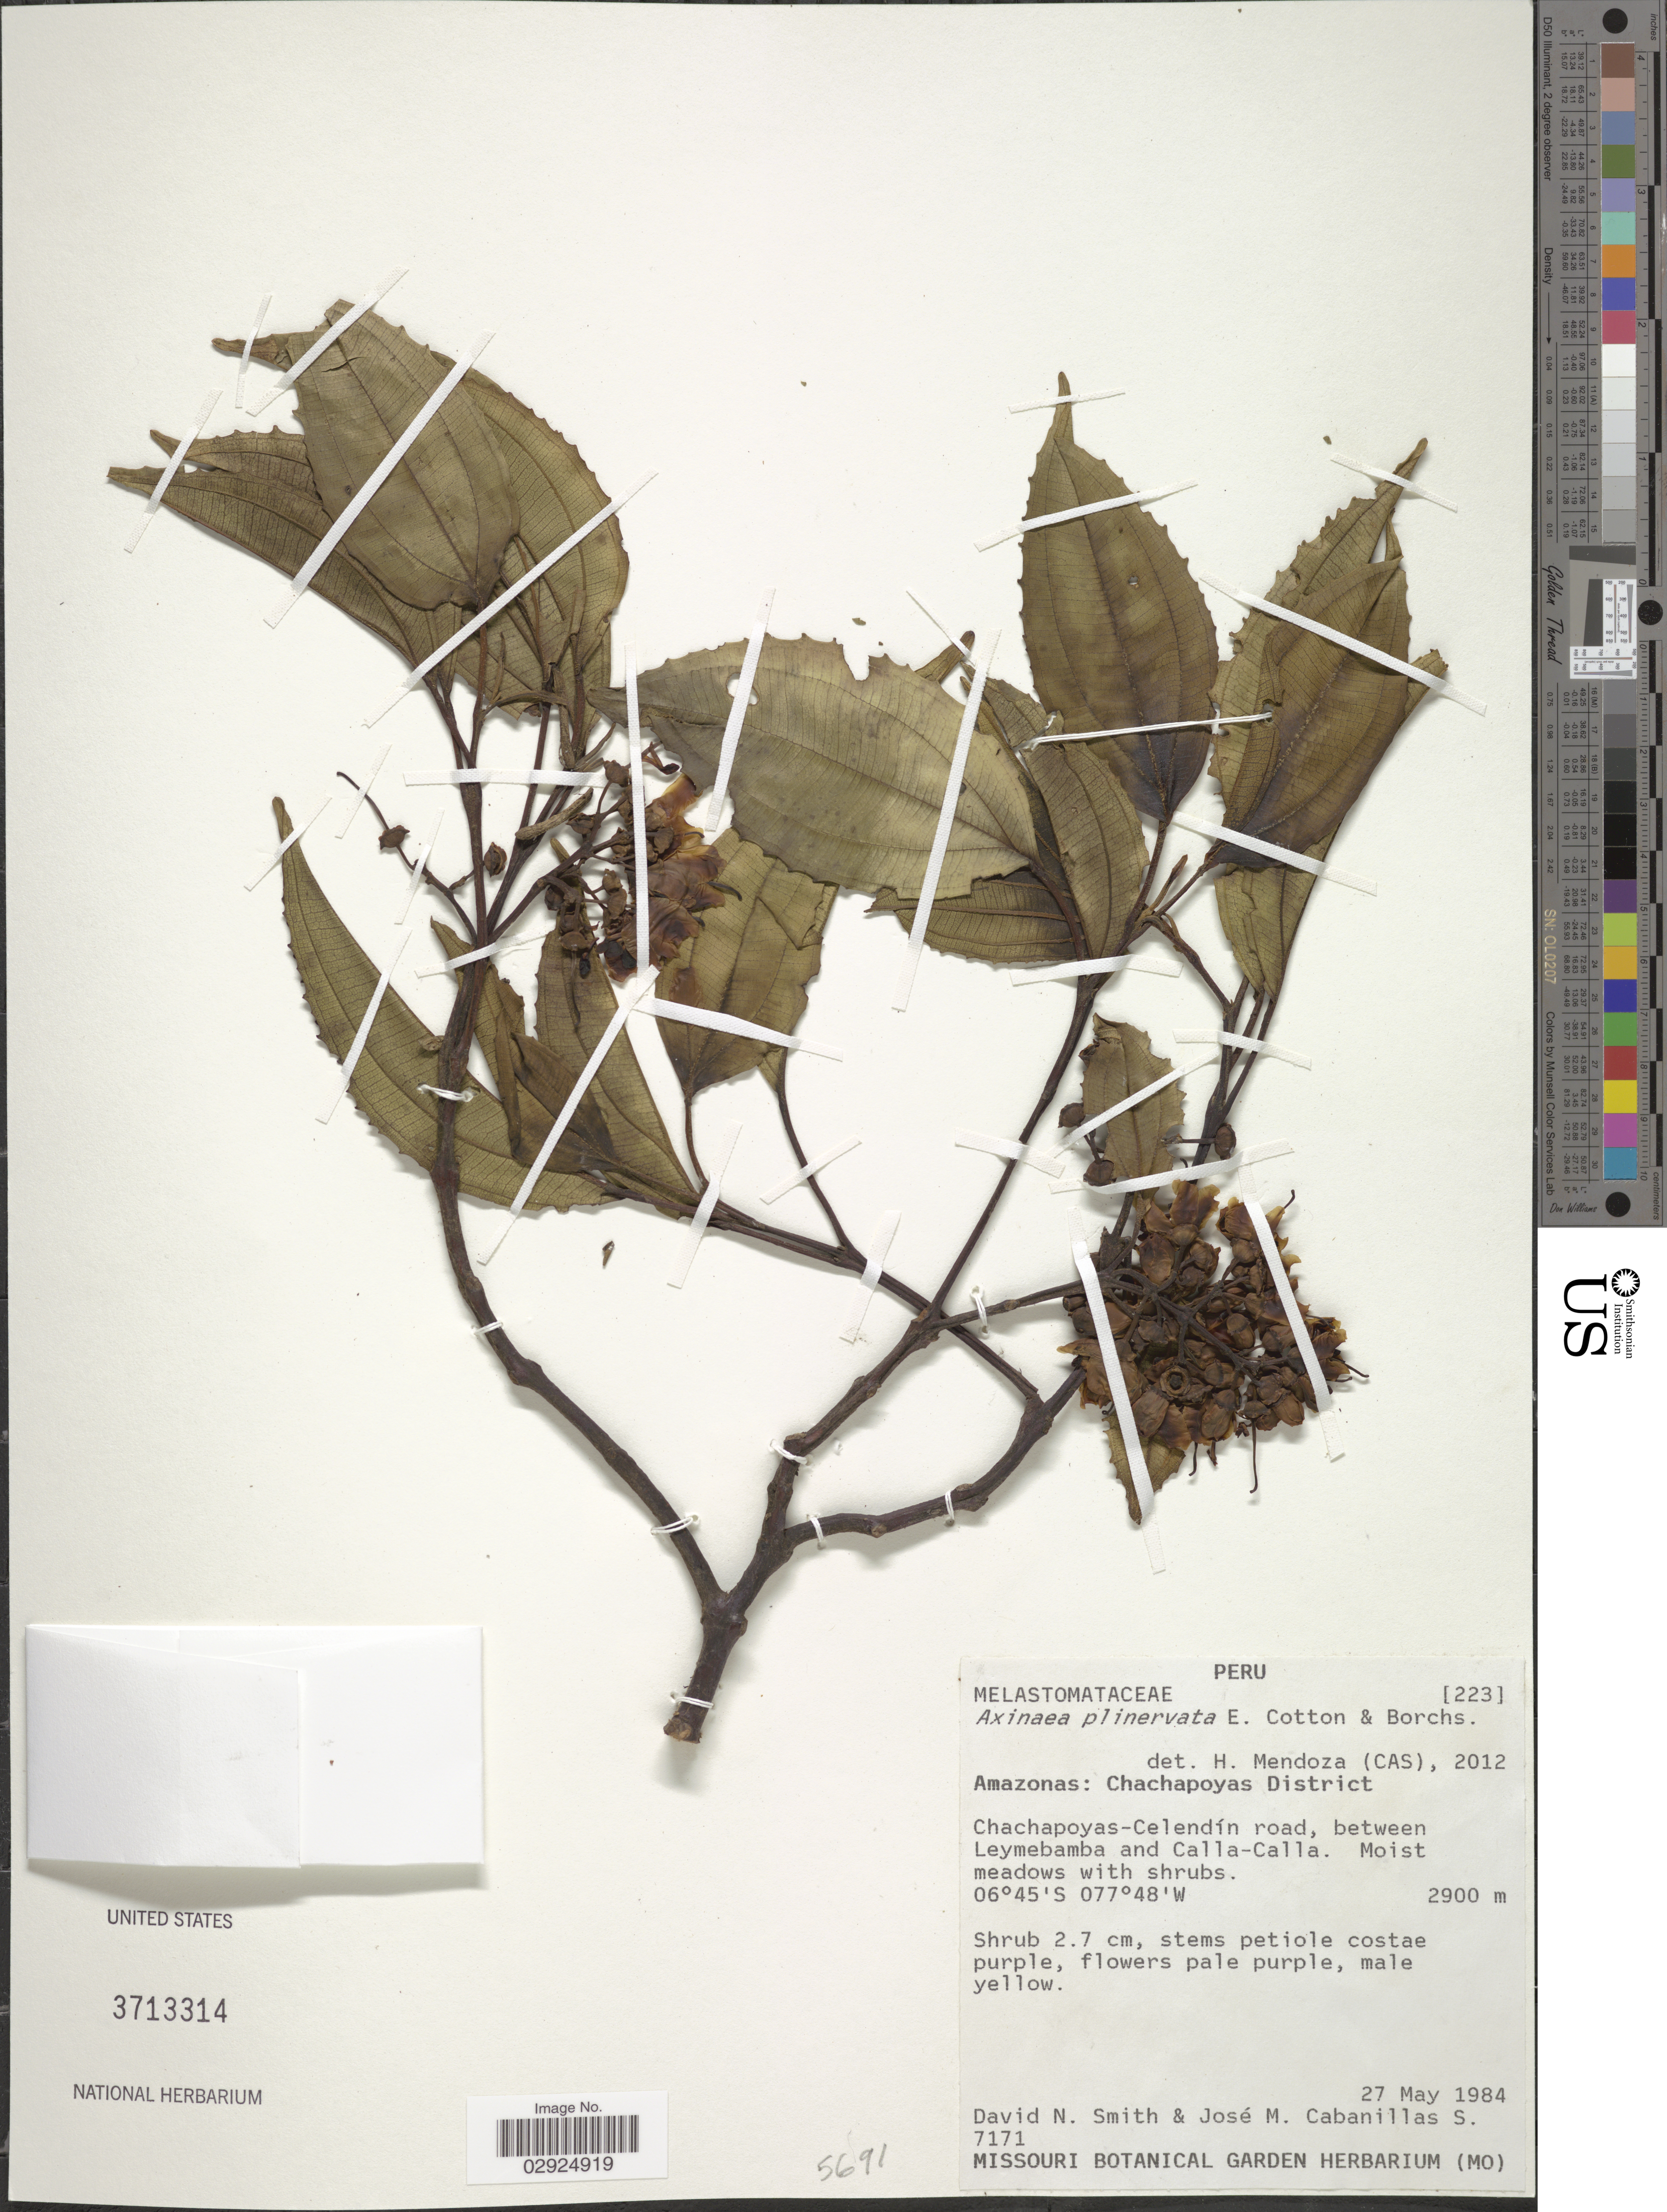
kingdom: Plantae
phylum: Tracheophyta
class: Magnoliopsida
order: Myrtales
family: Melastomataceae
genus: Axinaea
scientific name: Axinaea plinervata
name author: E. Cotton & Borchs.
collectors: D. Smith & J. Cabanillas S.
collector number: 7171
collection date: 1984-05-27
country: Peru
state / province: Amazonas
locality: Chachapoyas District, Chachapoyas-Celendín road, between Leymebamba and Calla-Calla.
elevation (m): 2900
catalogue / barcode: US 3713314